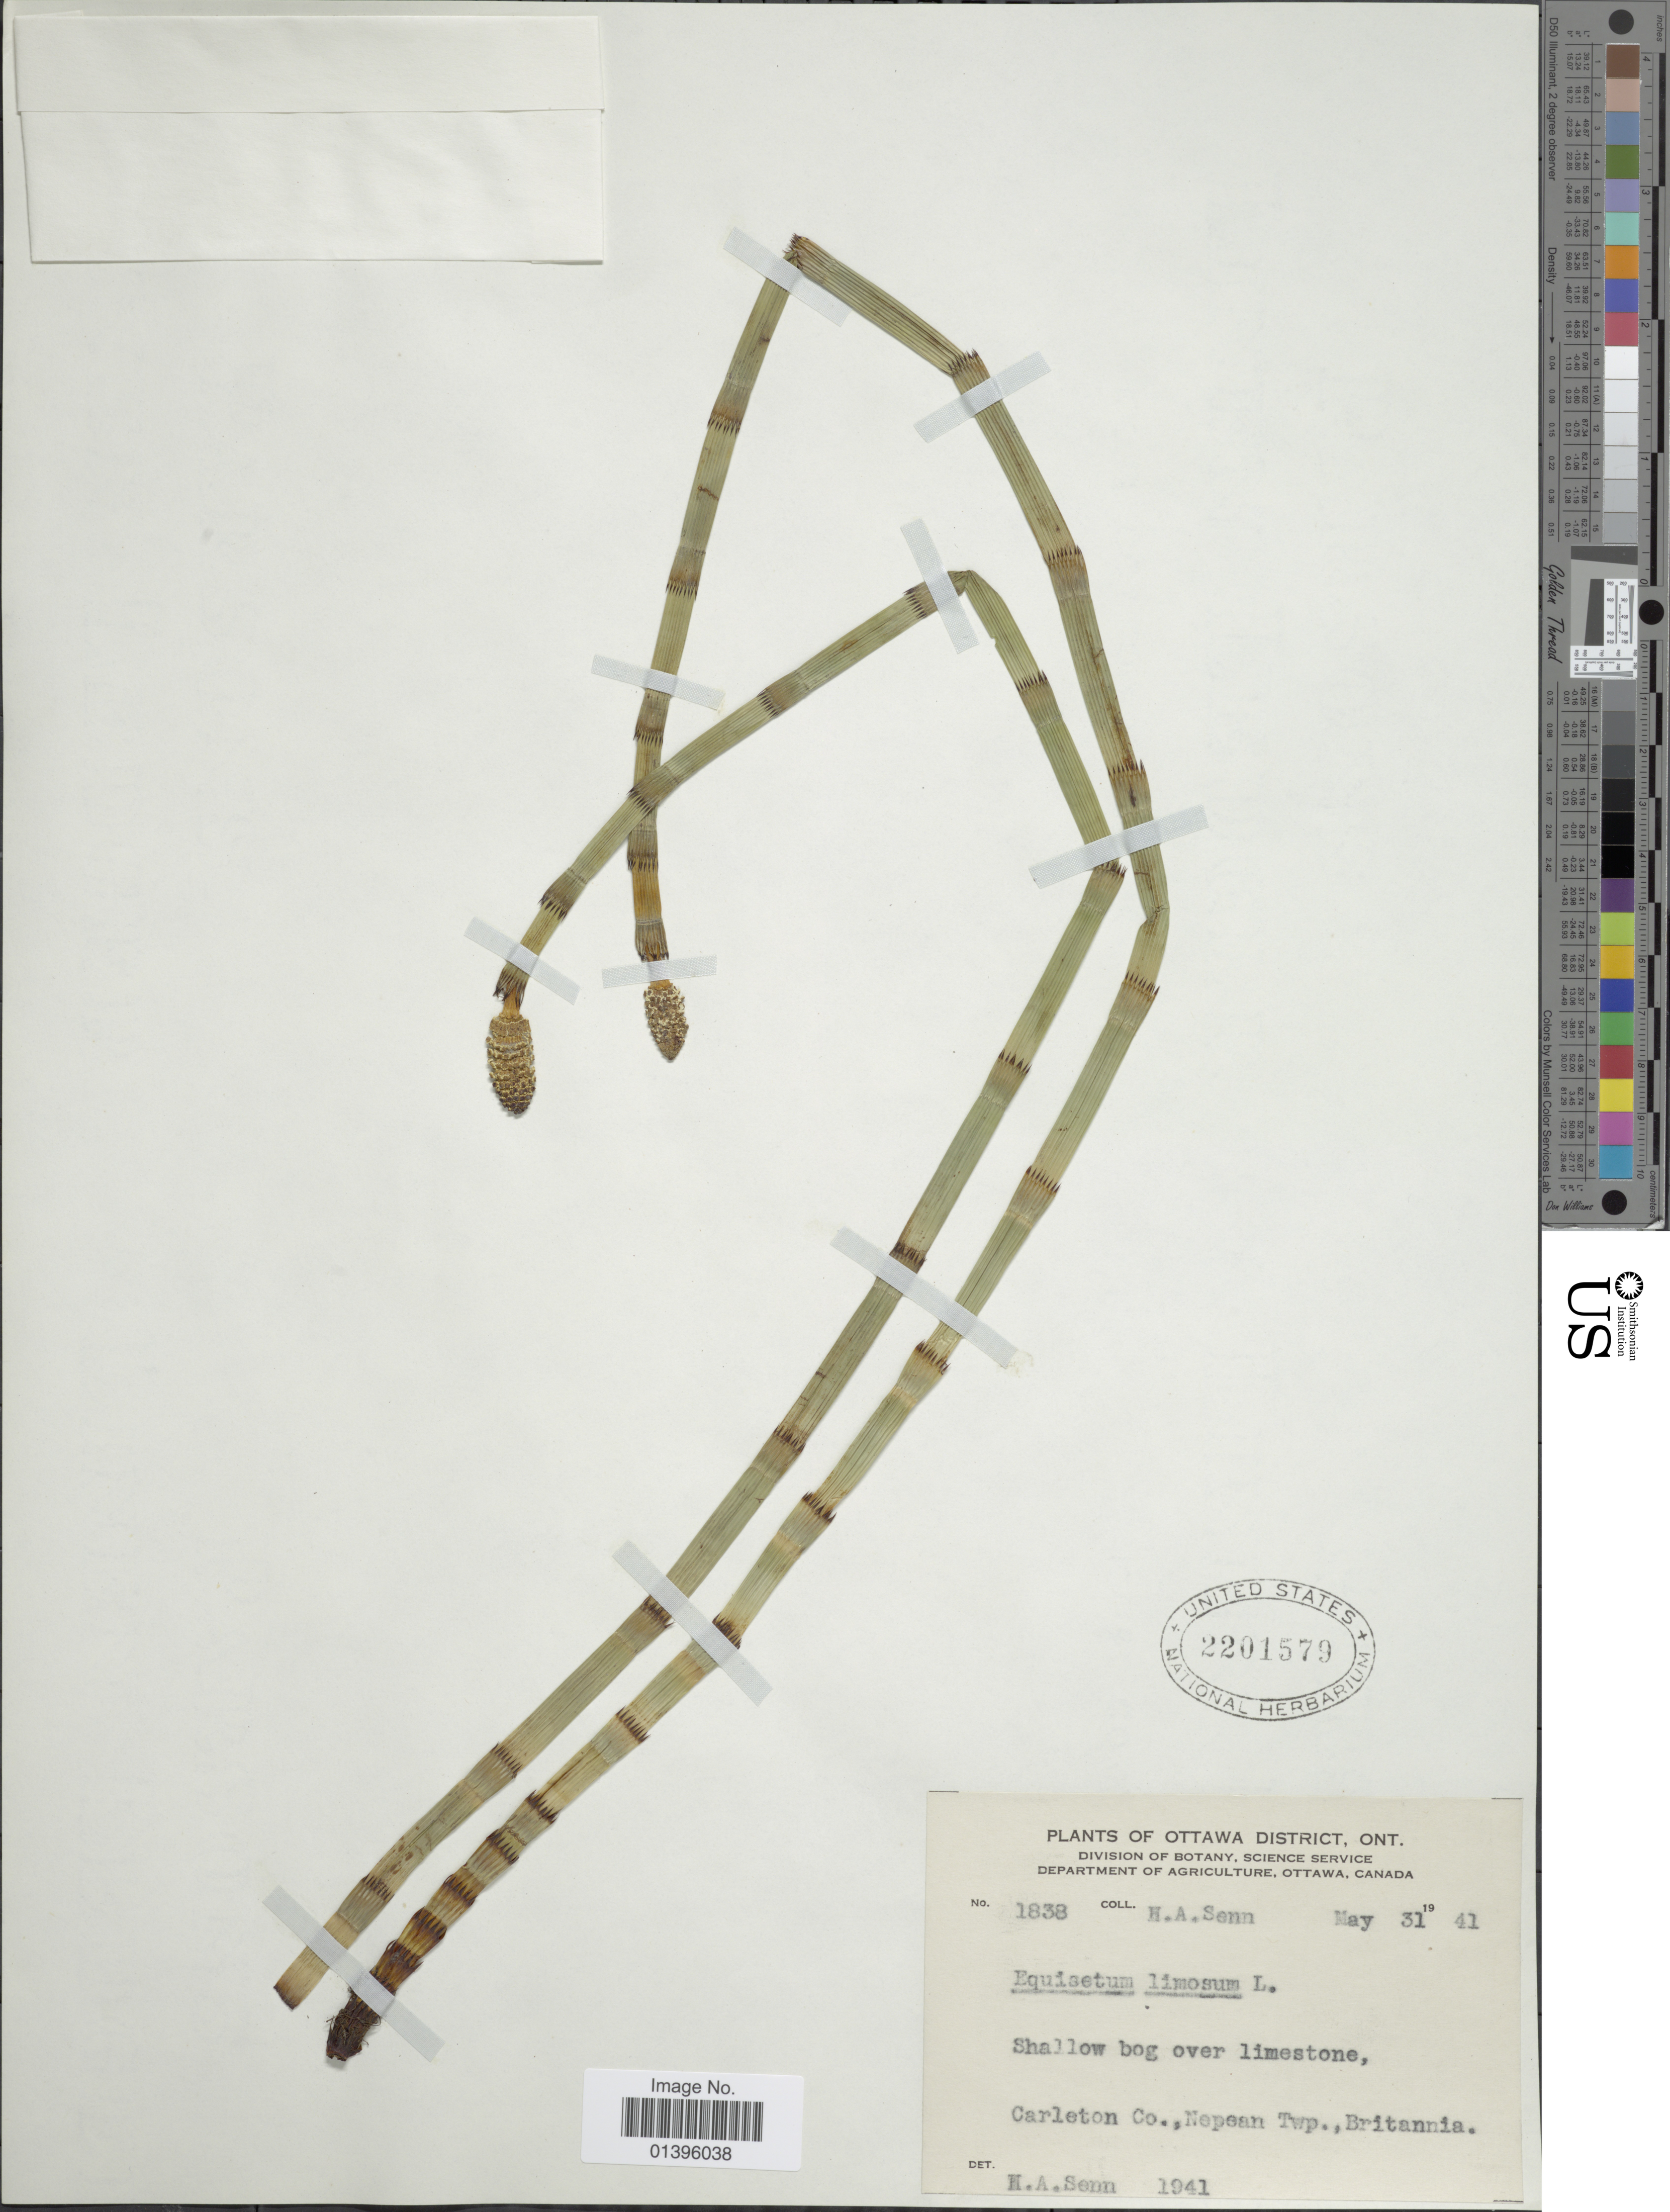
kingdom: Plantae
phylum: Tracheophyta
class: Polypodiopsida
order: Equisetales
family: Equisetaceae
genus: Equisetum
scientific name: Equisetum fluviatile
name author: L.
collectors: H. Senn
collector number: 1838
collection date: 1941-05-31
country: Canada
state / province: Ontario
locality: Ottawa District. Shallow bog over limestone, Carleton Co., Nepean Twp., Britannia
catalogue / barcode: US 2201579